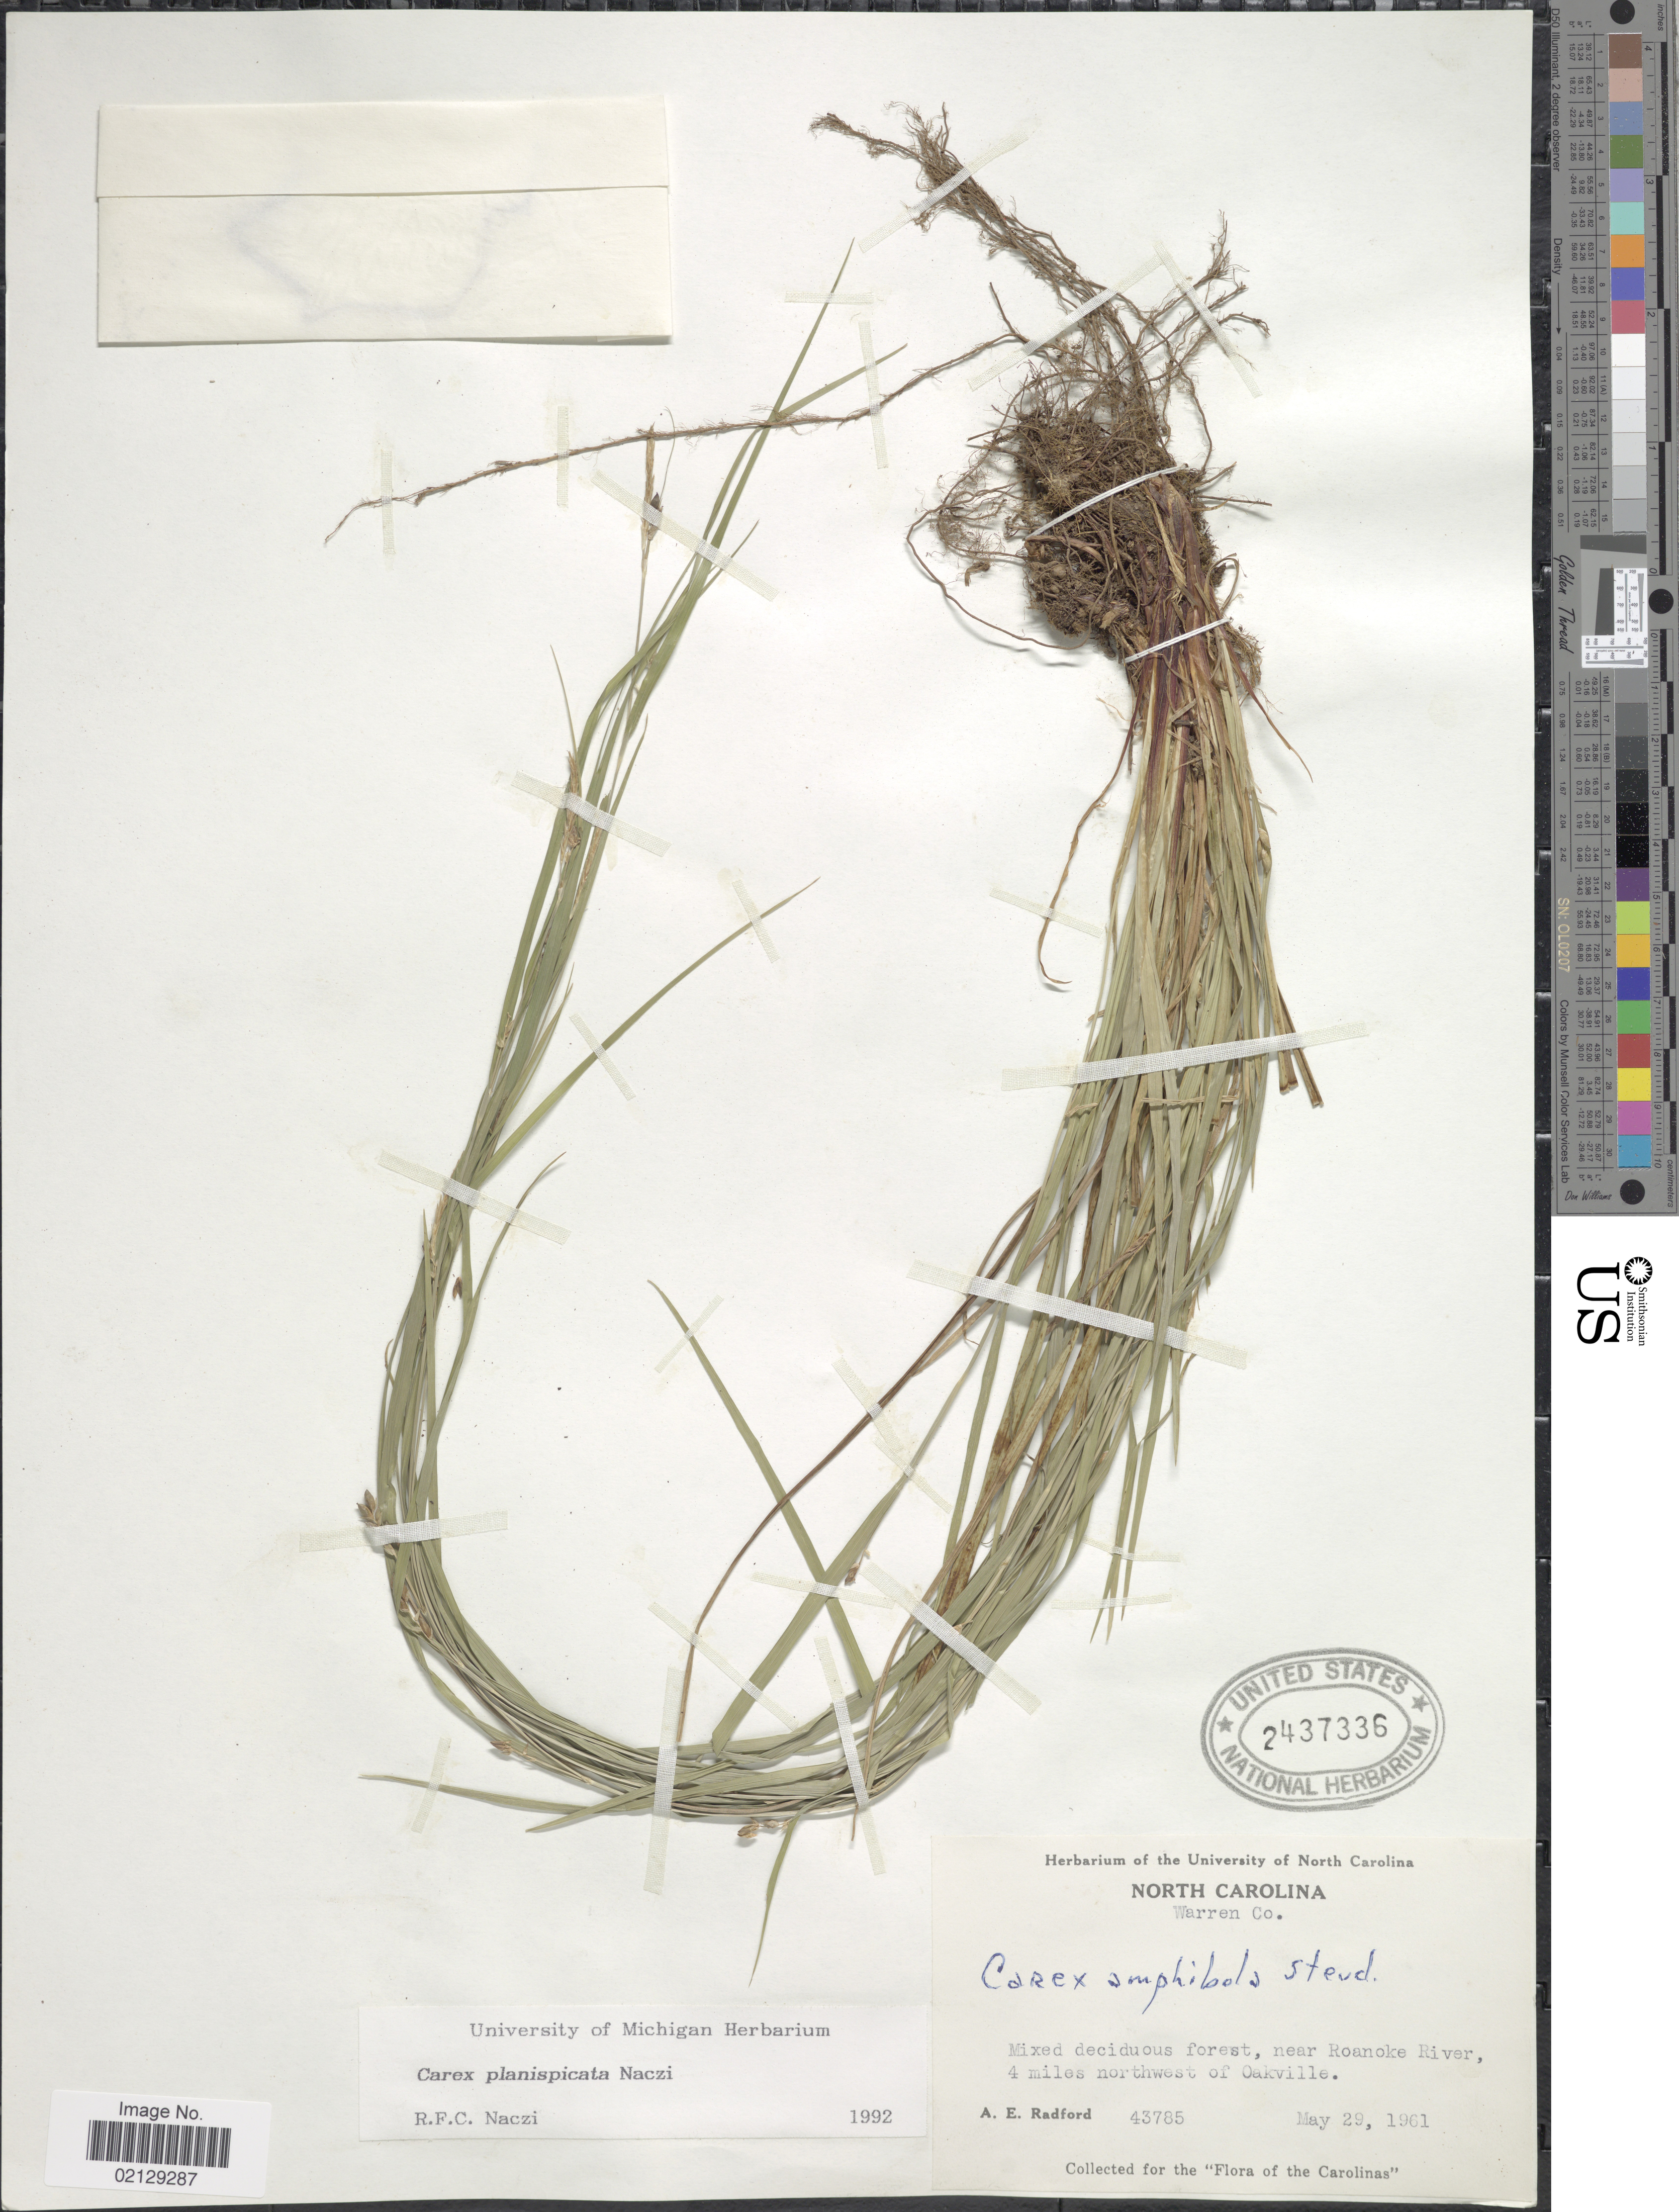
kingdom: Plantae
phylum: Tracheophyta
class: Liliopsida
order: Poales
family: Cyperaceae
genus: Carex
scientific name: Carex planispicata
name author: Naczi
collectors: A. E. Radford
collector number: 43785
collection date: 1961-05-29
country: United States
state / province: North Carolina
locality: Warren Co., Mixed deciduous forest, near Roanoke River, 4 miles northwest of Oakville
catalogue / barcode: US 2437336